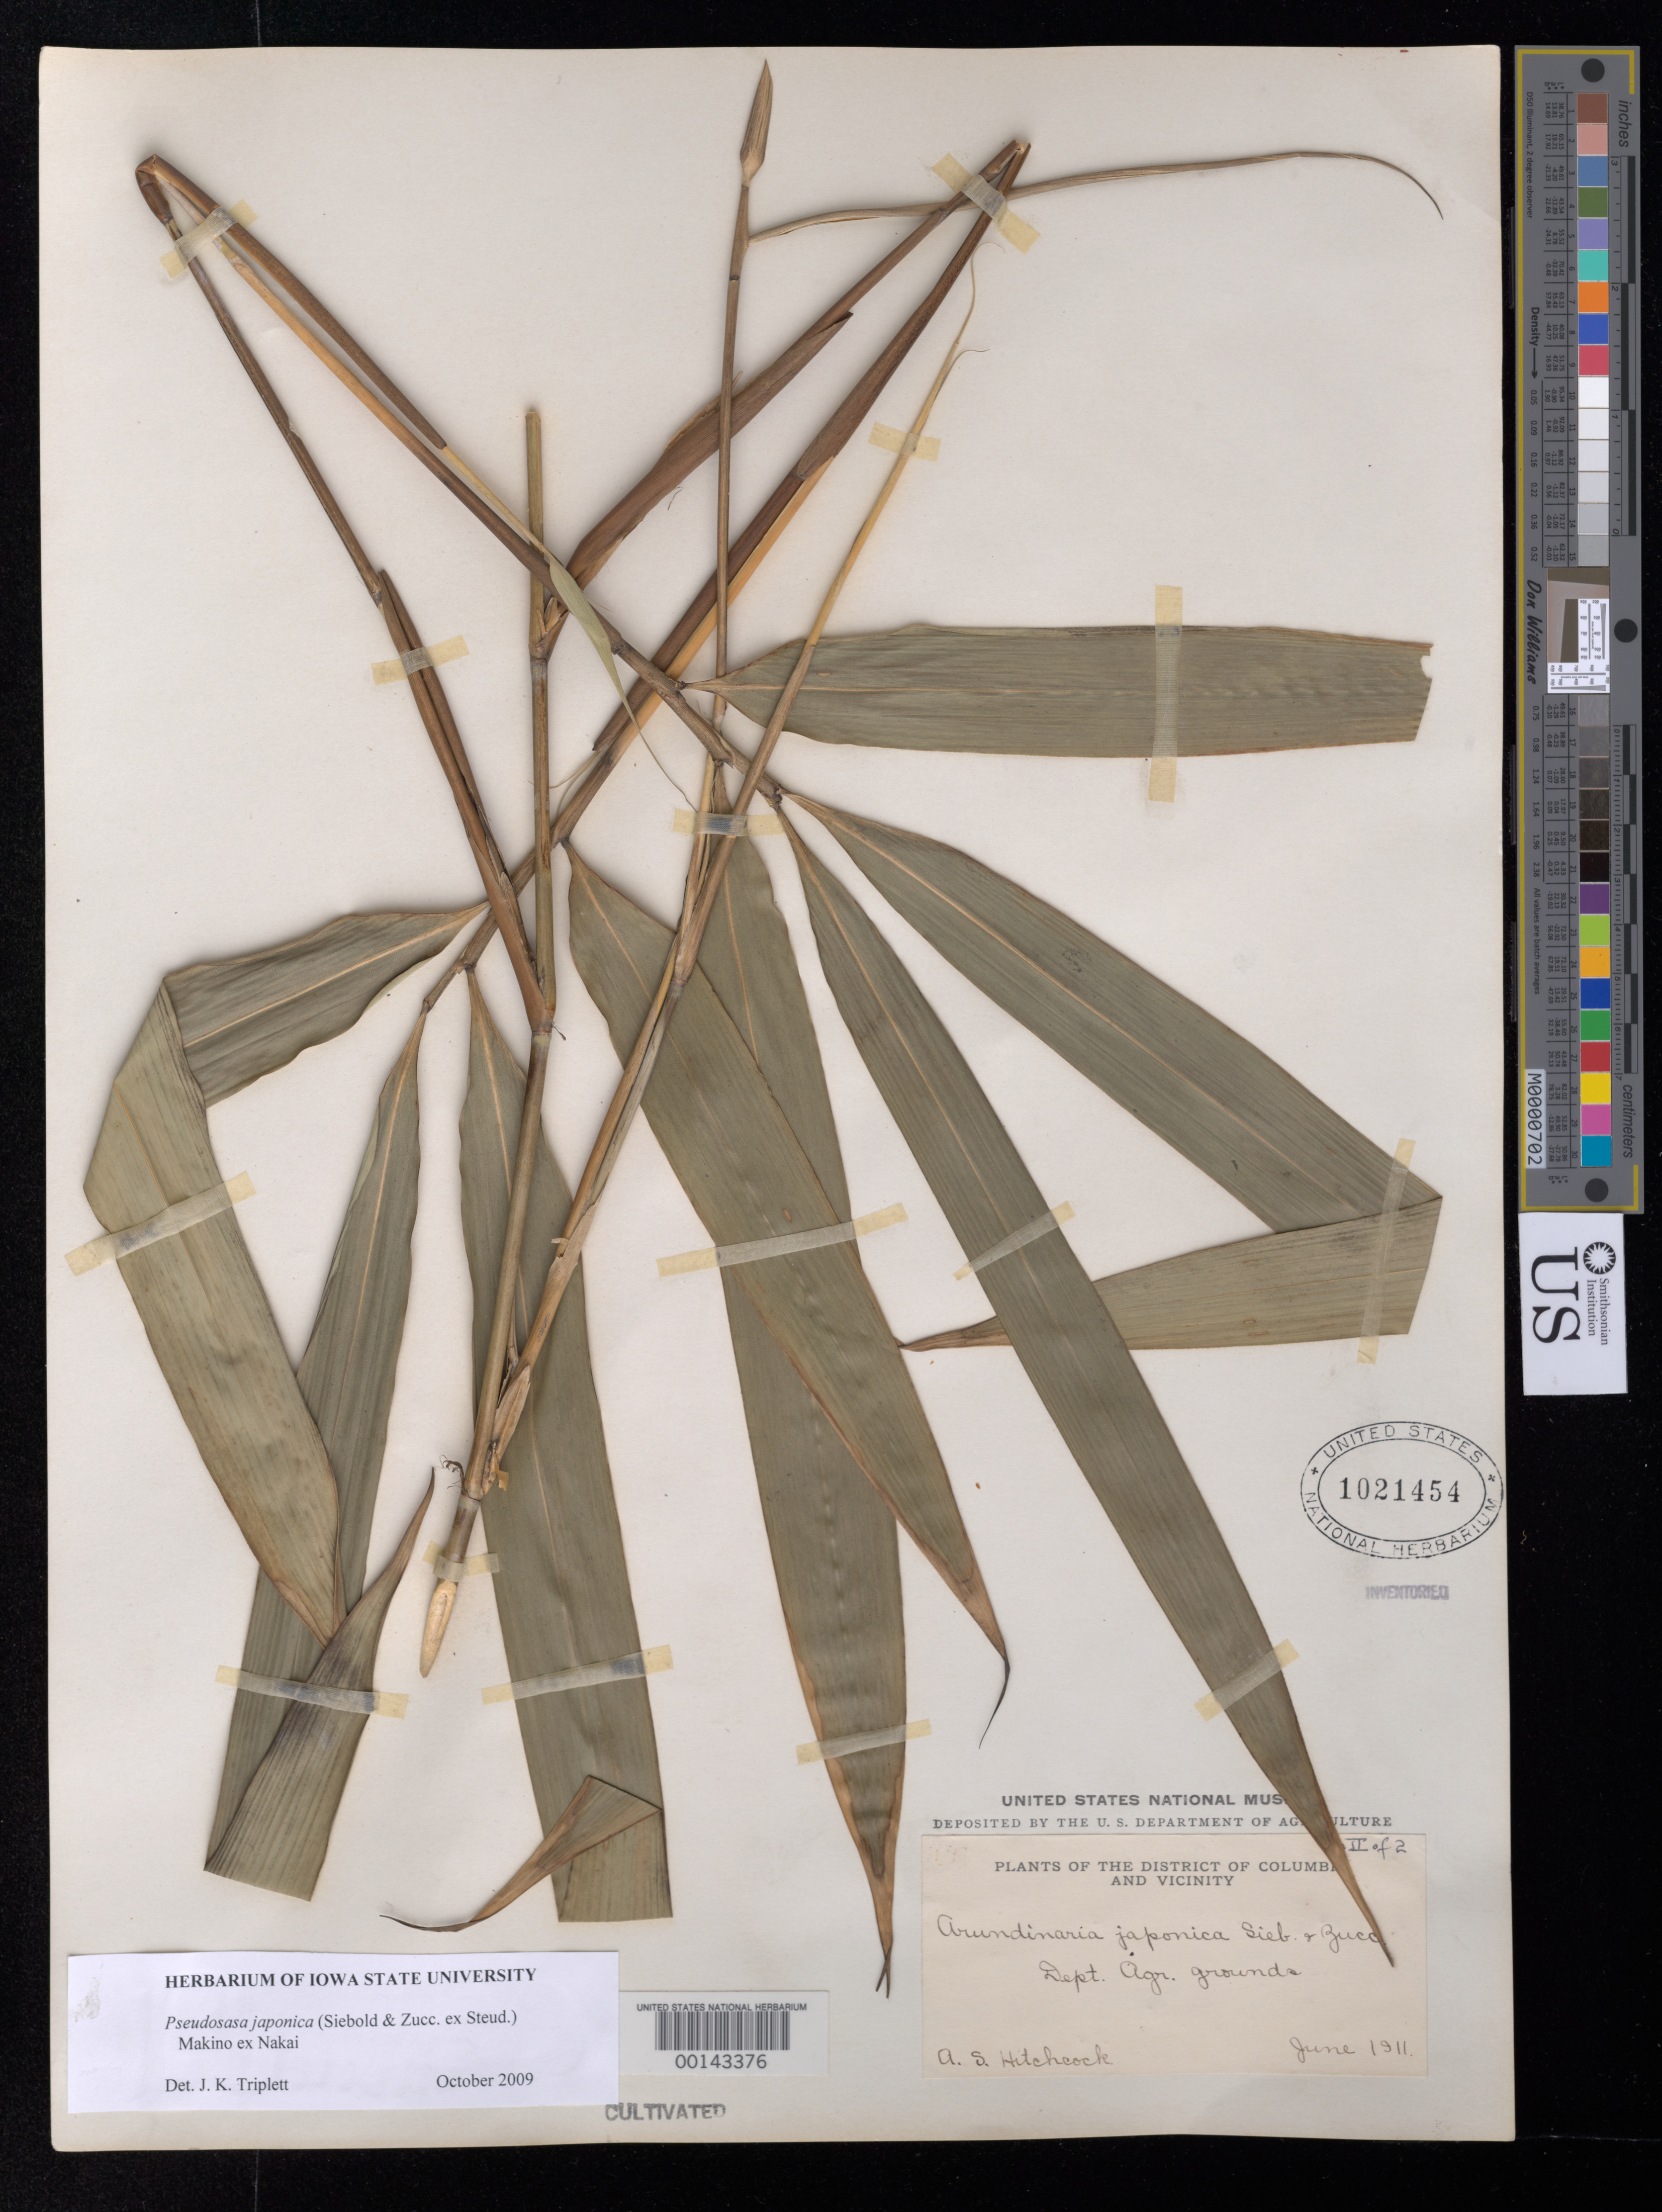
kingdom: Plantae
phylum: Tracheophyta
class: Liliopsida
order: Poales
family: Poaceae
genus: Pseudosasa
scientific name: Pseudosasa japonica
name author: (Siebold & Zucc. ex Steud.) Makino ex Nakai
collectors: A. S. Hitchcock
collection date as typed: Jun 1911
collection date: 1911-06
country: United States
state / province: District of Columbia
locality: Dept. agric.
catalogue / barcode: US 1021454